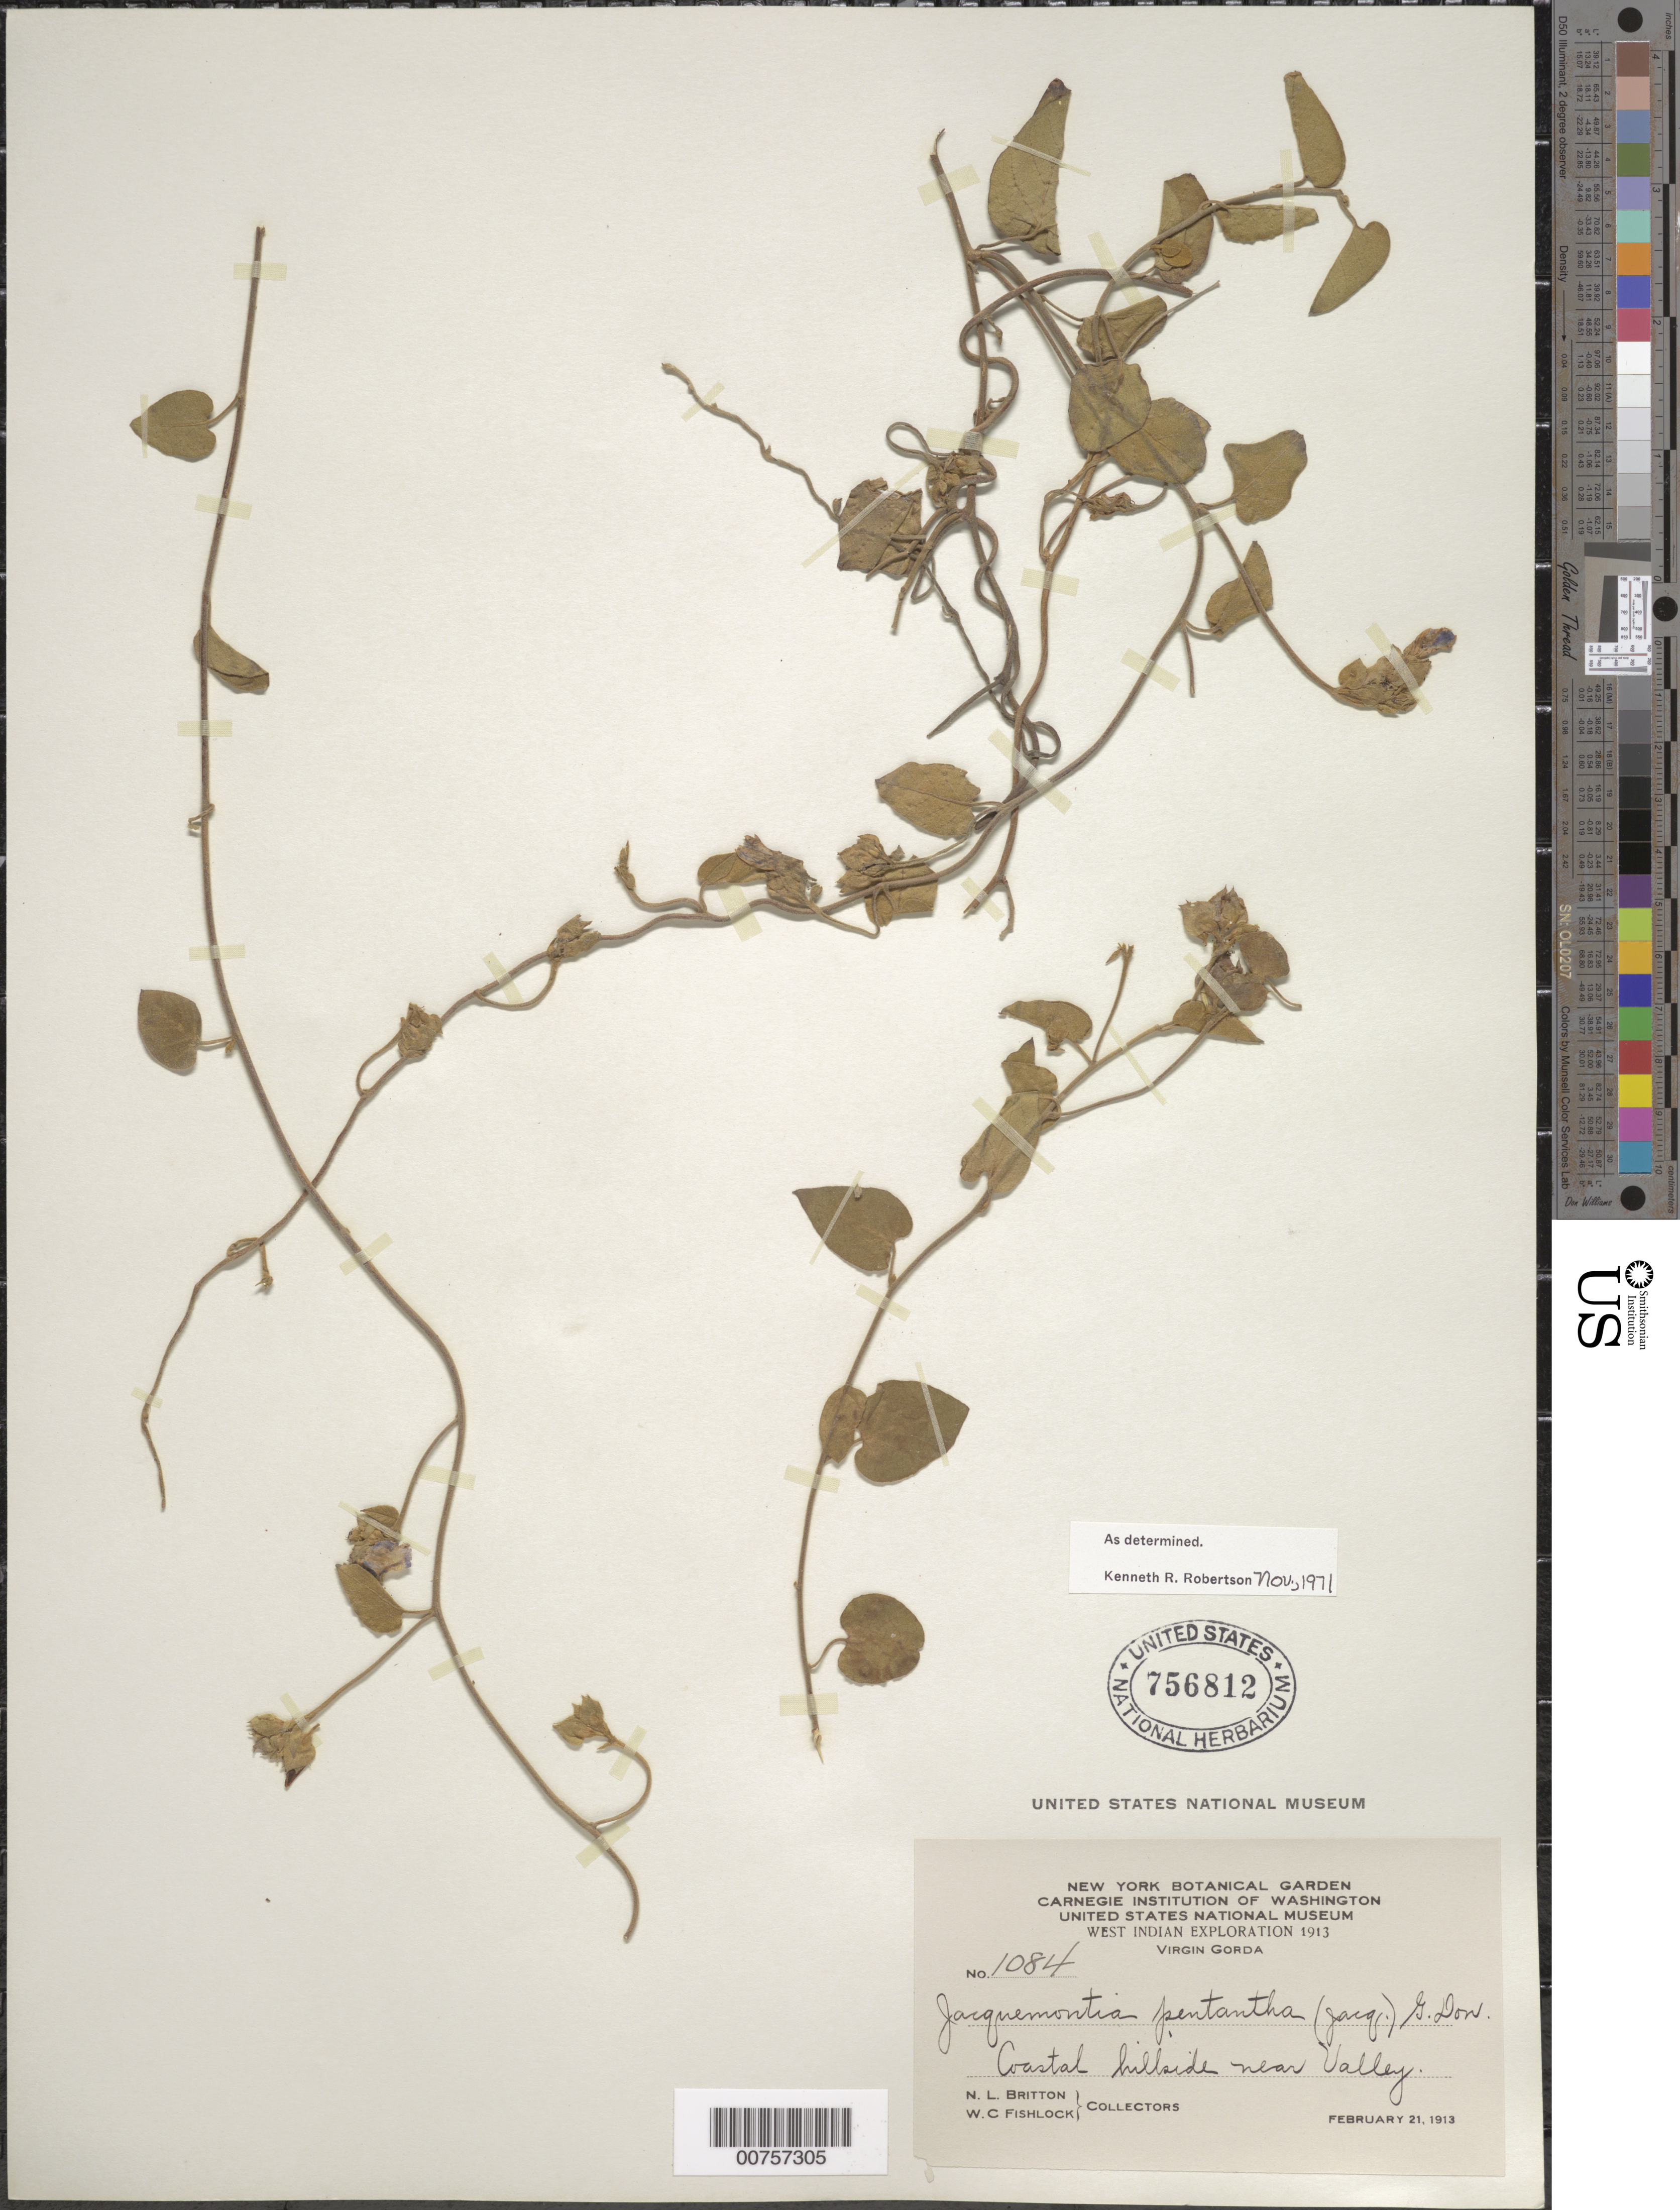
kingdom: Plantae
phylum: Tracheophyta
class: Magnoliopsida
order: Solanales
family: Convolvulaceae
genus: Jacquemontia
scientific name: Jacquemontia pentanthos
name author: (Jacq.) G. Don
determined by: Robertson, K. R.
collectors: N. Britton & W. Fishlock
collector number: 1084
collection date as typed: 21 Feb 1913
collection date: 1913-02-21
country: British Virgin Islands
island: Virgin Gorda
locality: Coastal hillside near Valley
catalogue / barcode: US 756812